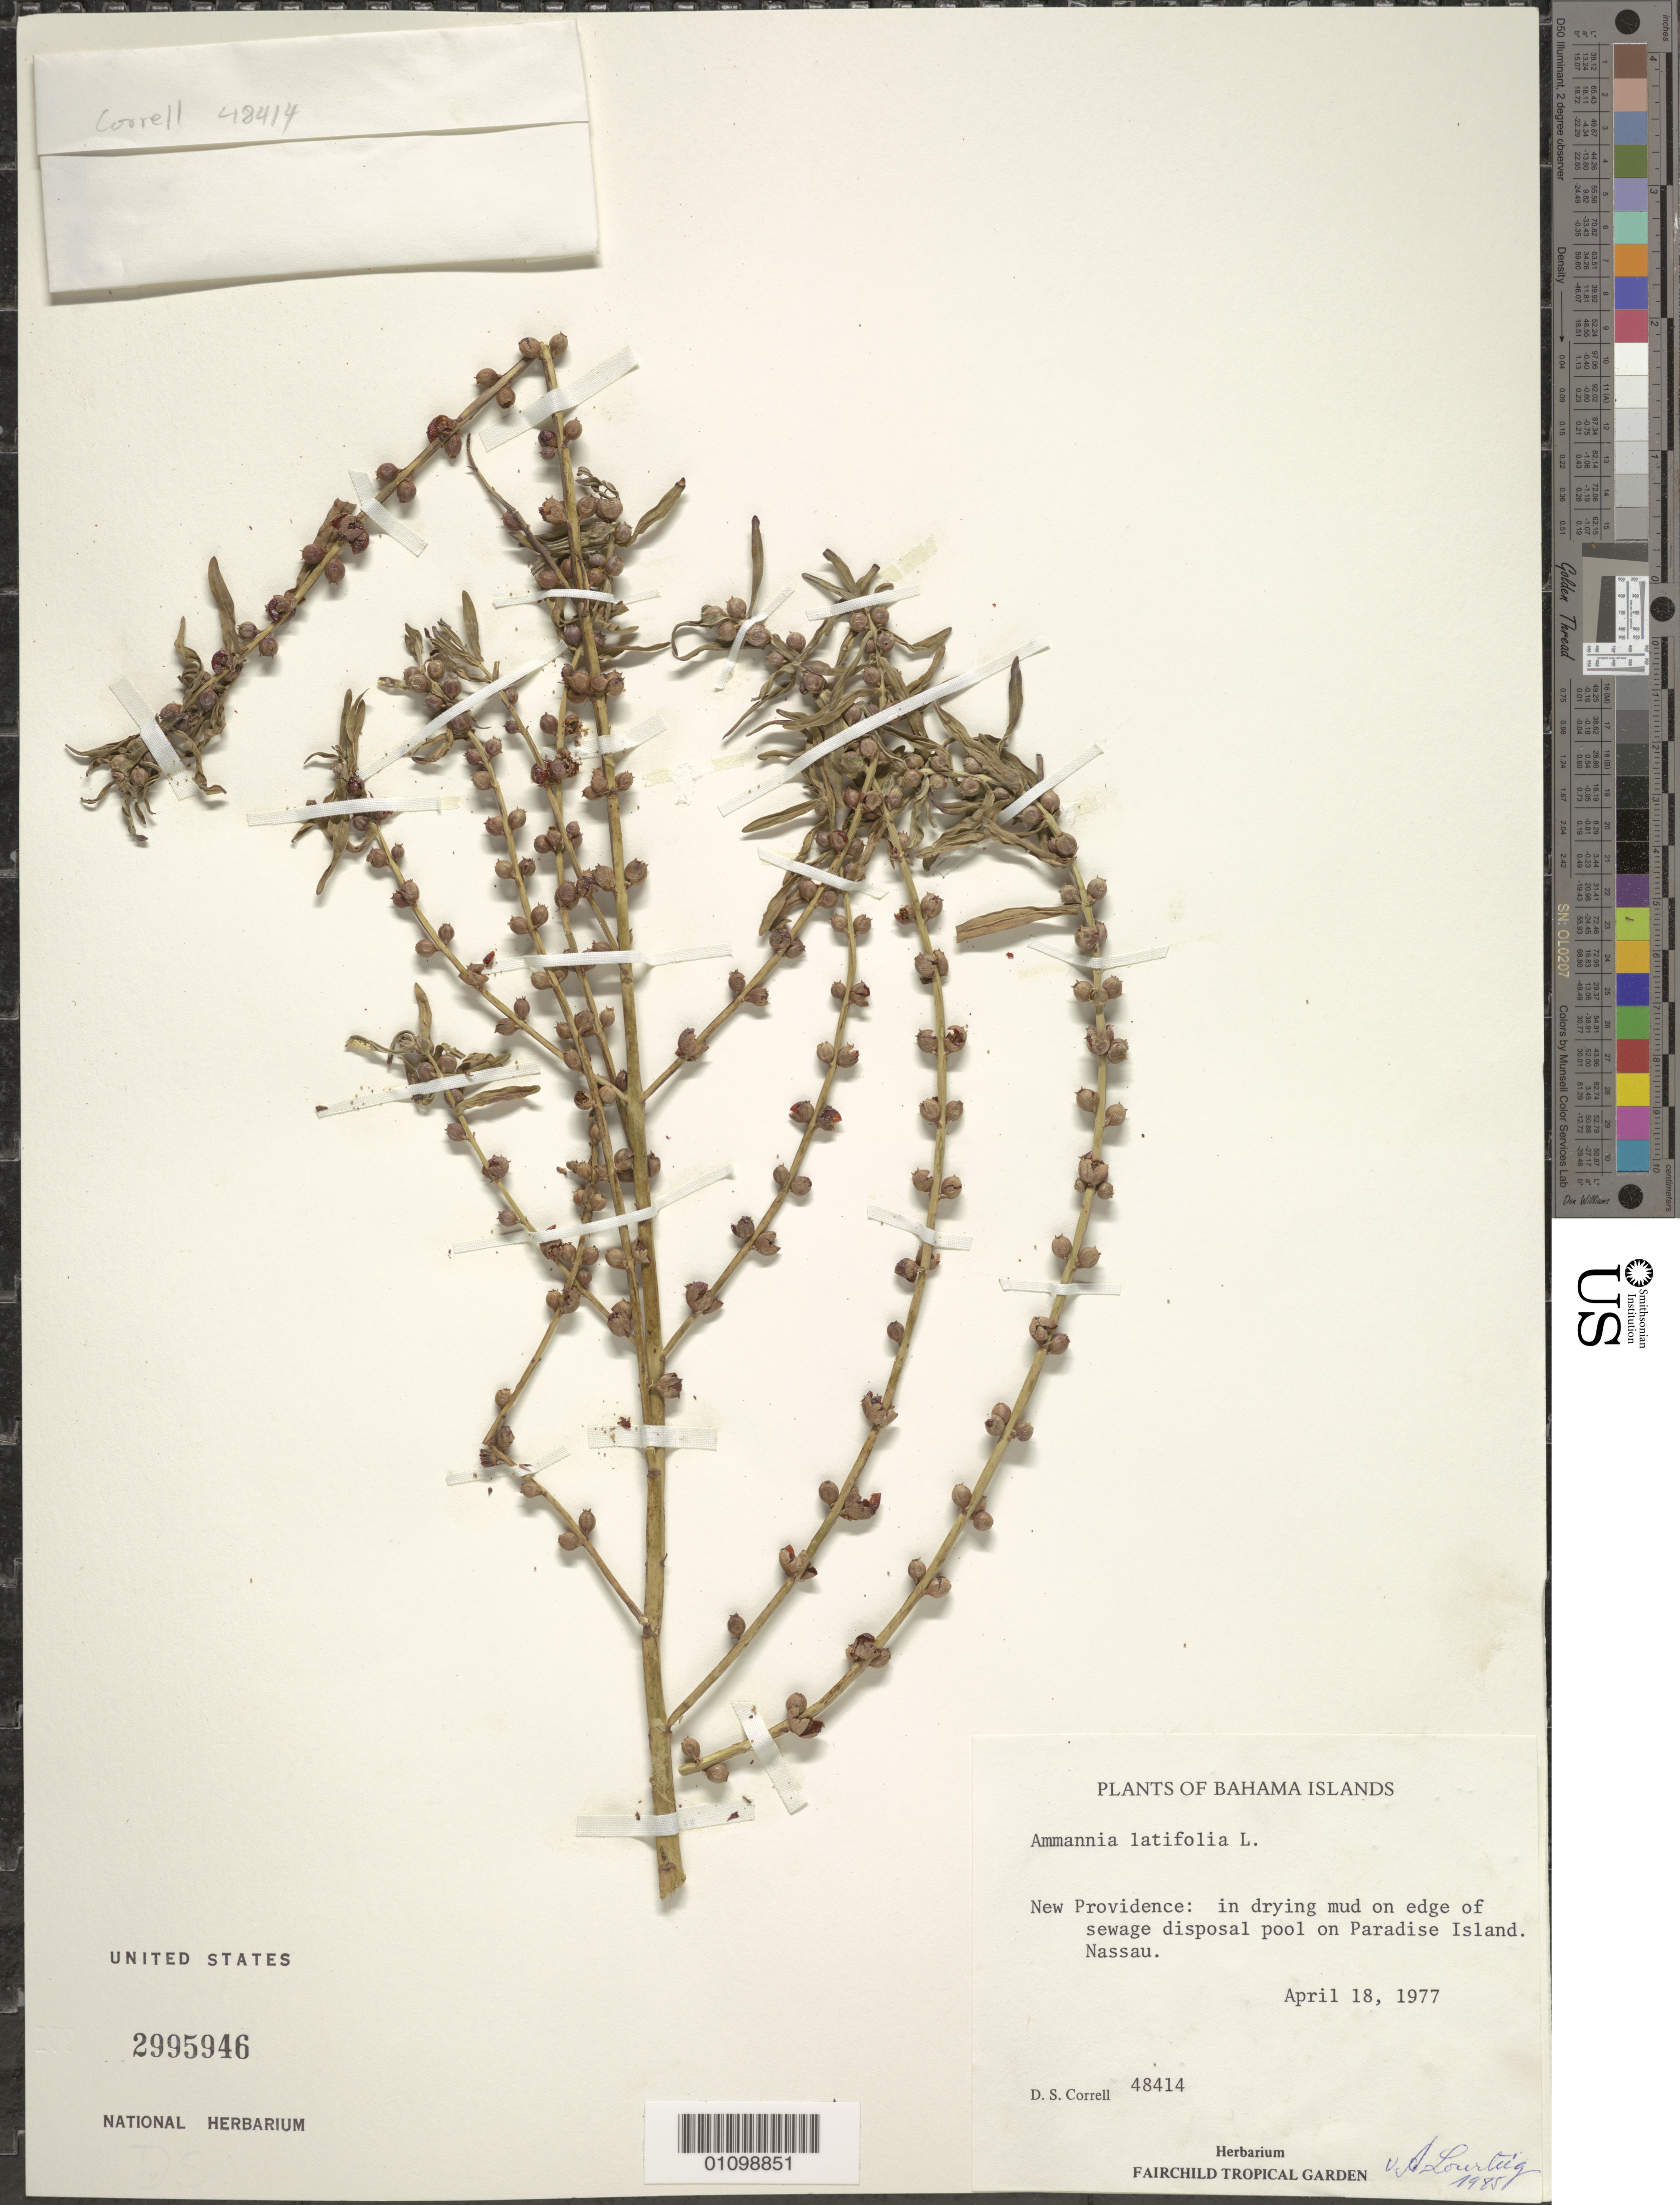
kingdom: Plantae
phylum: Tracheophyta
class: Magnoliopsida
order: Myrtales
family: Lythraceae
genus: Ammannia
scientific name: Ammannia latifolia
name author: L.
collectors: D. S. Correll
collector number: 48414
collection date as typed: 18 Apr 1977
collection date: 1977-04-18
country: Bahamas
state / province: New Providence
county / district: Nassau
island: New Providence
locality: In drying mud on edge of sewage disposal pool on Paradise Island.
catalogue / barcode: US 2995946